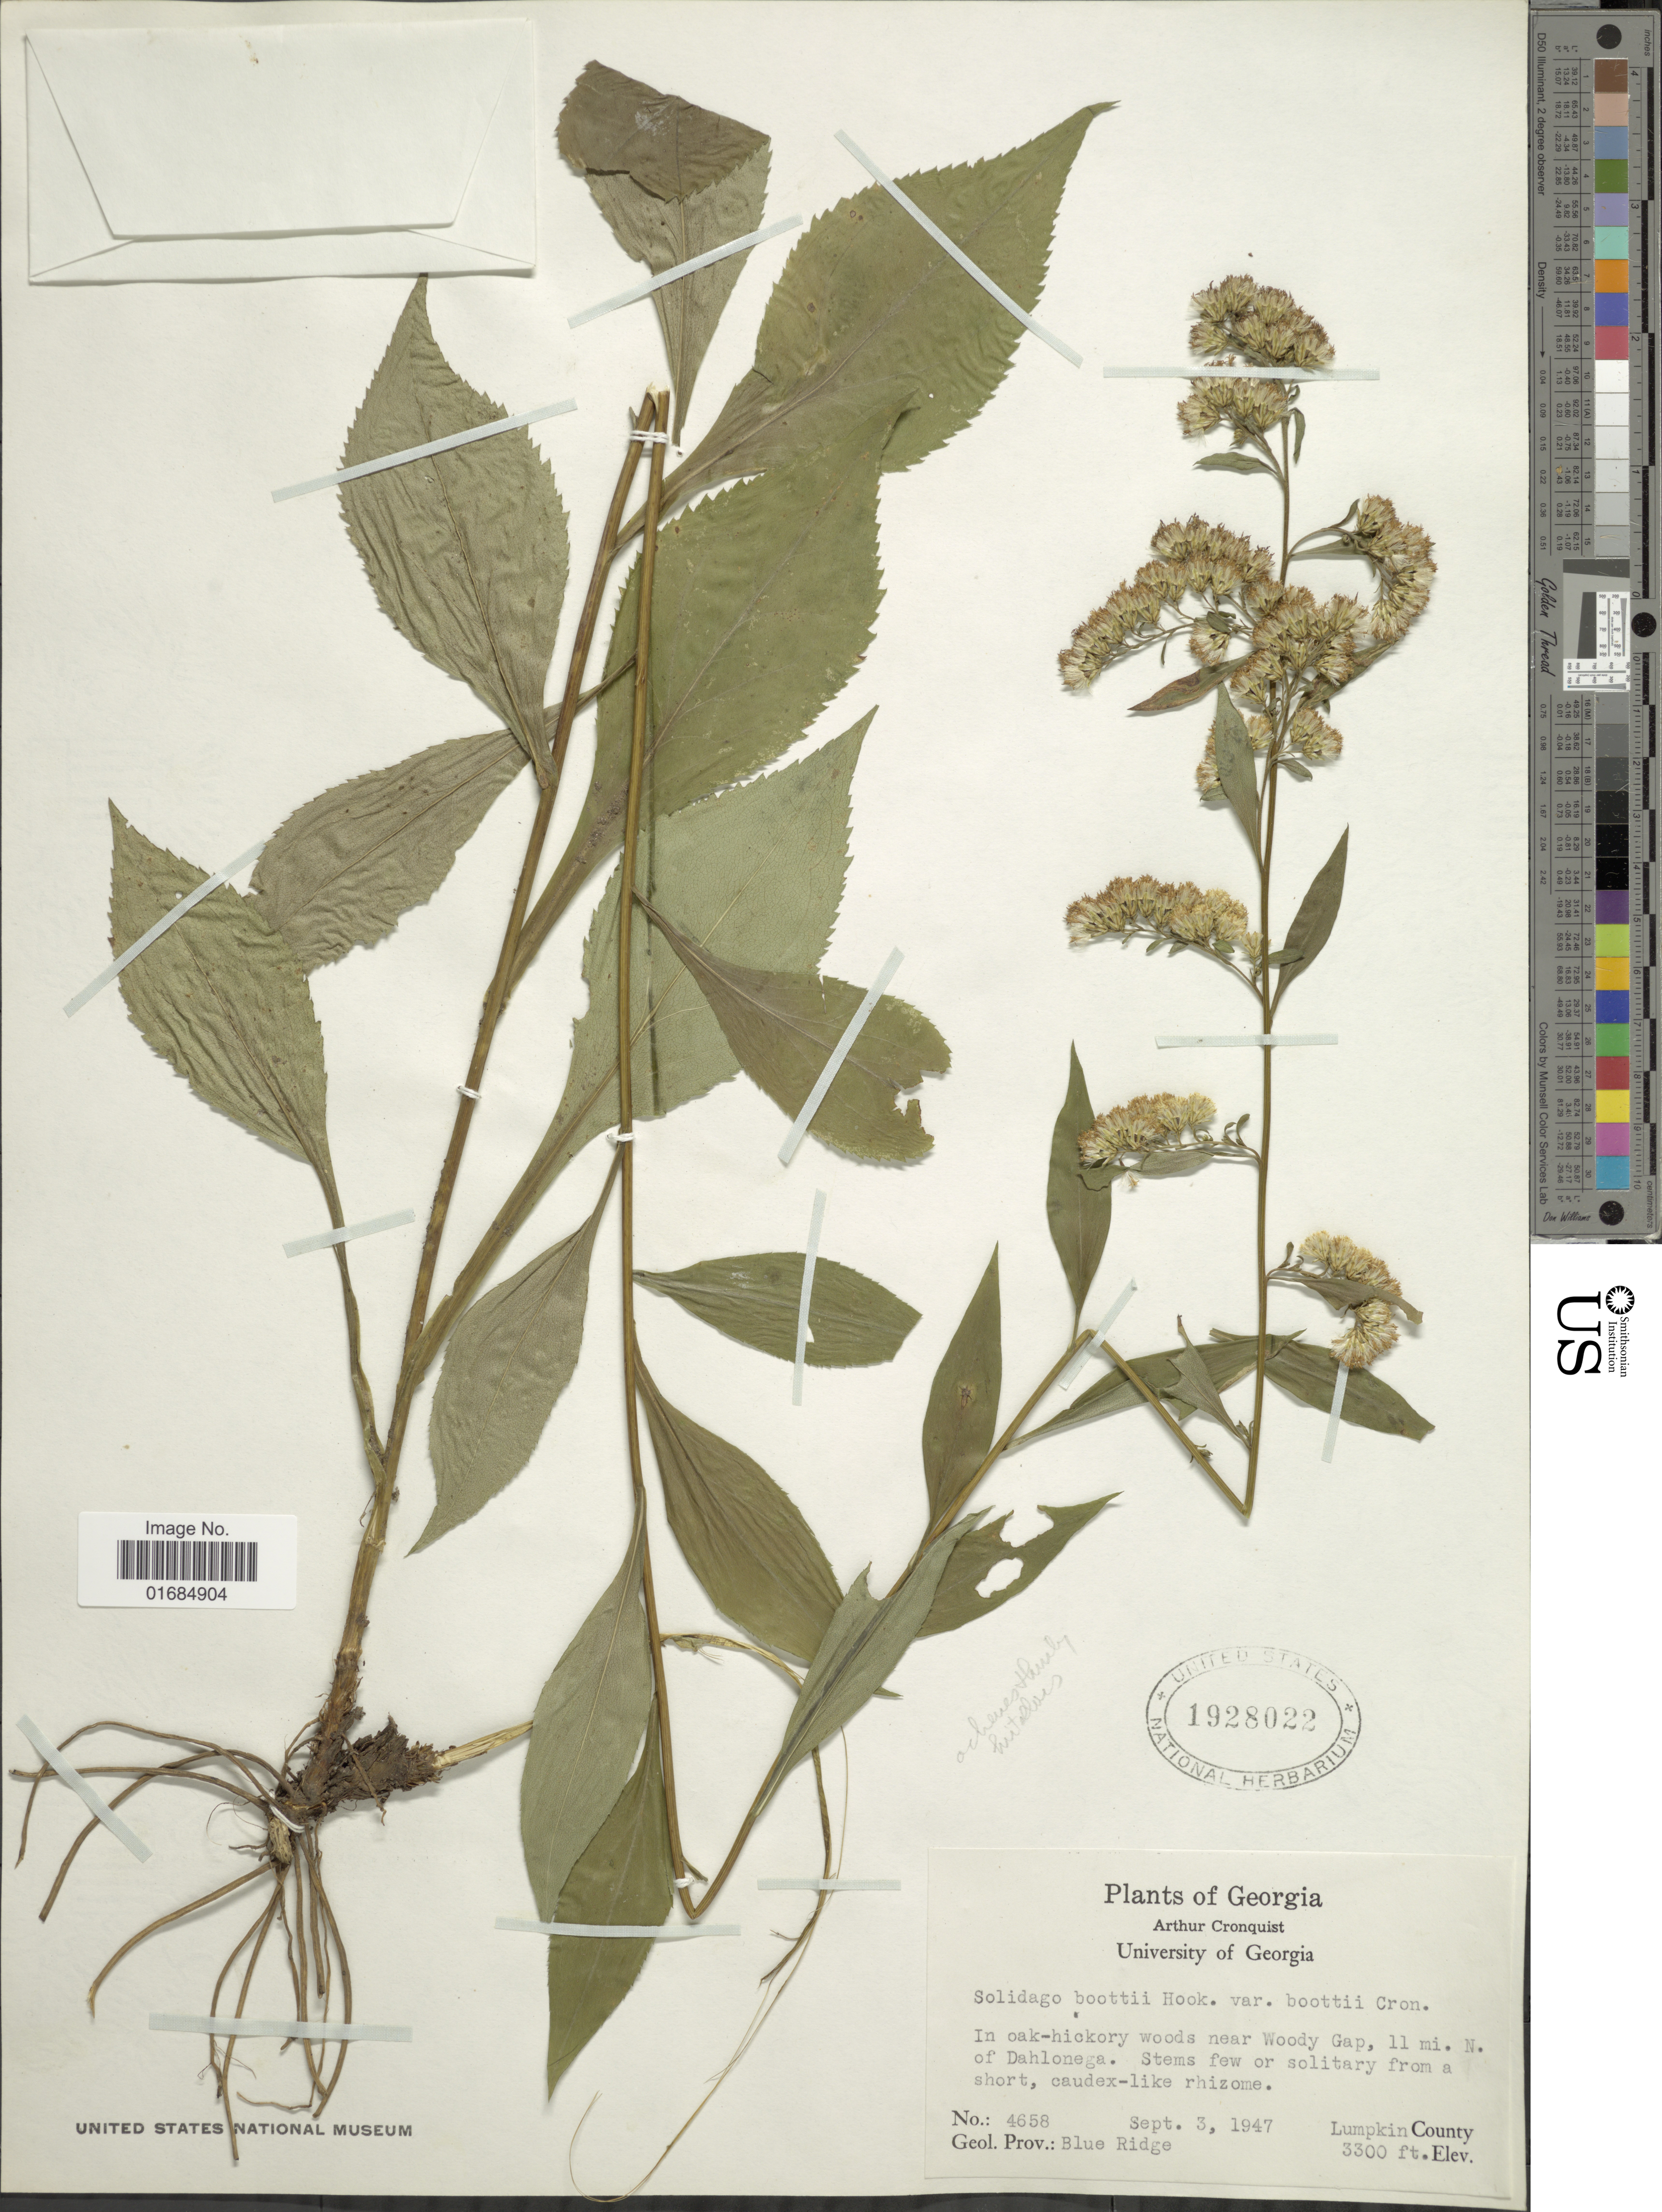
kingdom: Plantae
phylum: Tracheophyta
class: Magnoliopsida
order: Asterales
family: Asteraceae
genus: Solidago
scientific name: Solidago boottii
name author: Hook.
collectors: A. J. Cronquist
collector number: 4658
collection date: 1947-09-03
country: United States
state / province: Georgia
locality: In oak-hickory woods near Woody Gap, 11 mi. N of Dahlonega, stem few or solitary from a short, caudex-like rhizome, lumpkin County. Geol Prov. Blue Ridge.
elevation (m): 1006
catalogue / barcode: US 1928022